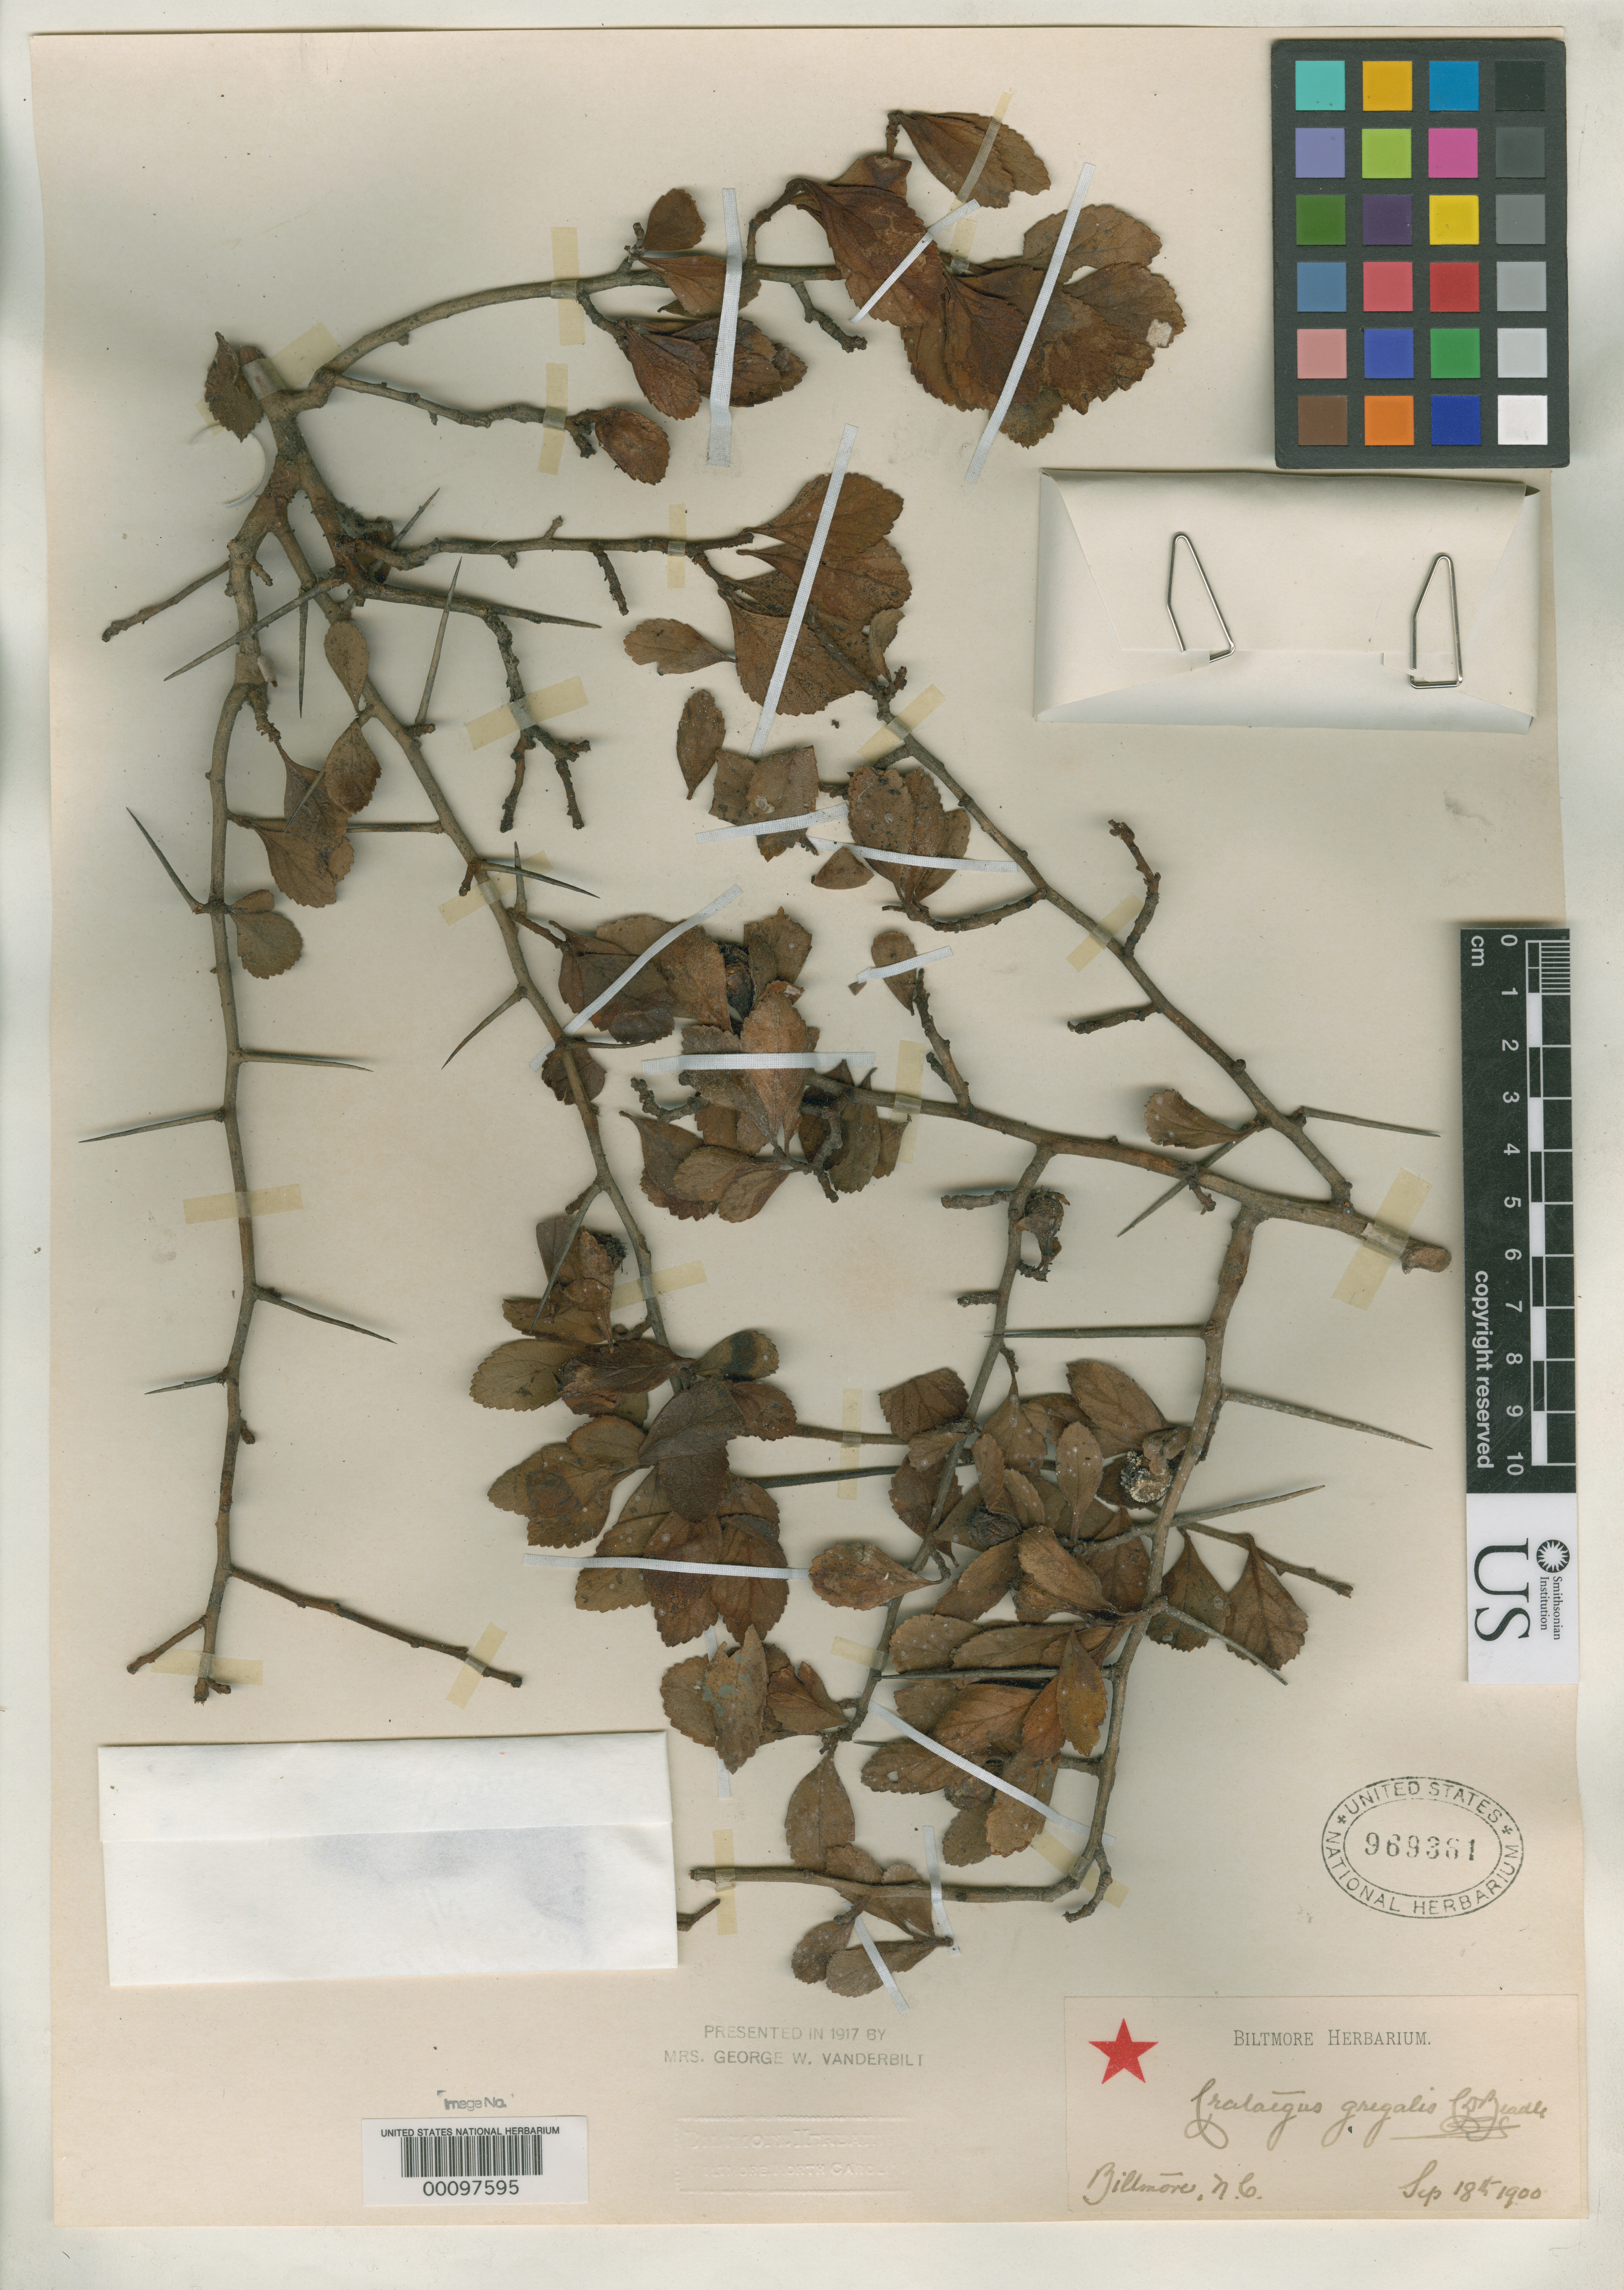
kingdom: Plantae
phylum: Tracheophyta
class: Magnoliopsida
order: Rosales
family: Rosaceae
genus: Crataegus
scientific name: Crataegus gregalis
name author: Beadle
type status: Type Collection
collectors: ex herb. Biltmore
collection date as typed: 18 Sep 1900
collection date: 1900-09-18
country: United States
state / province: North Carolina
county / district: Buncombe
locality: French Broad River near Biltmore.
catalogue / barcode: US 969361